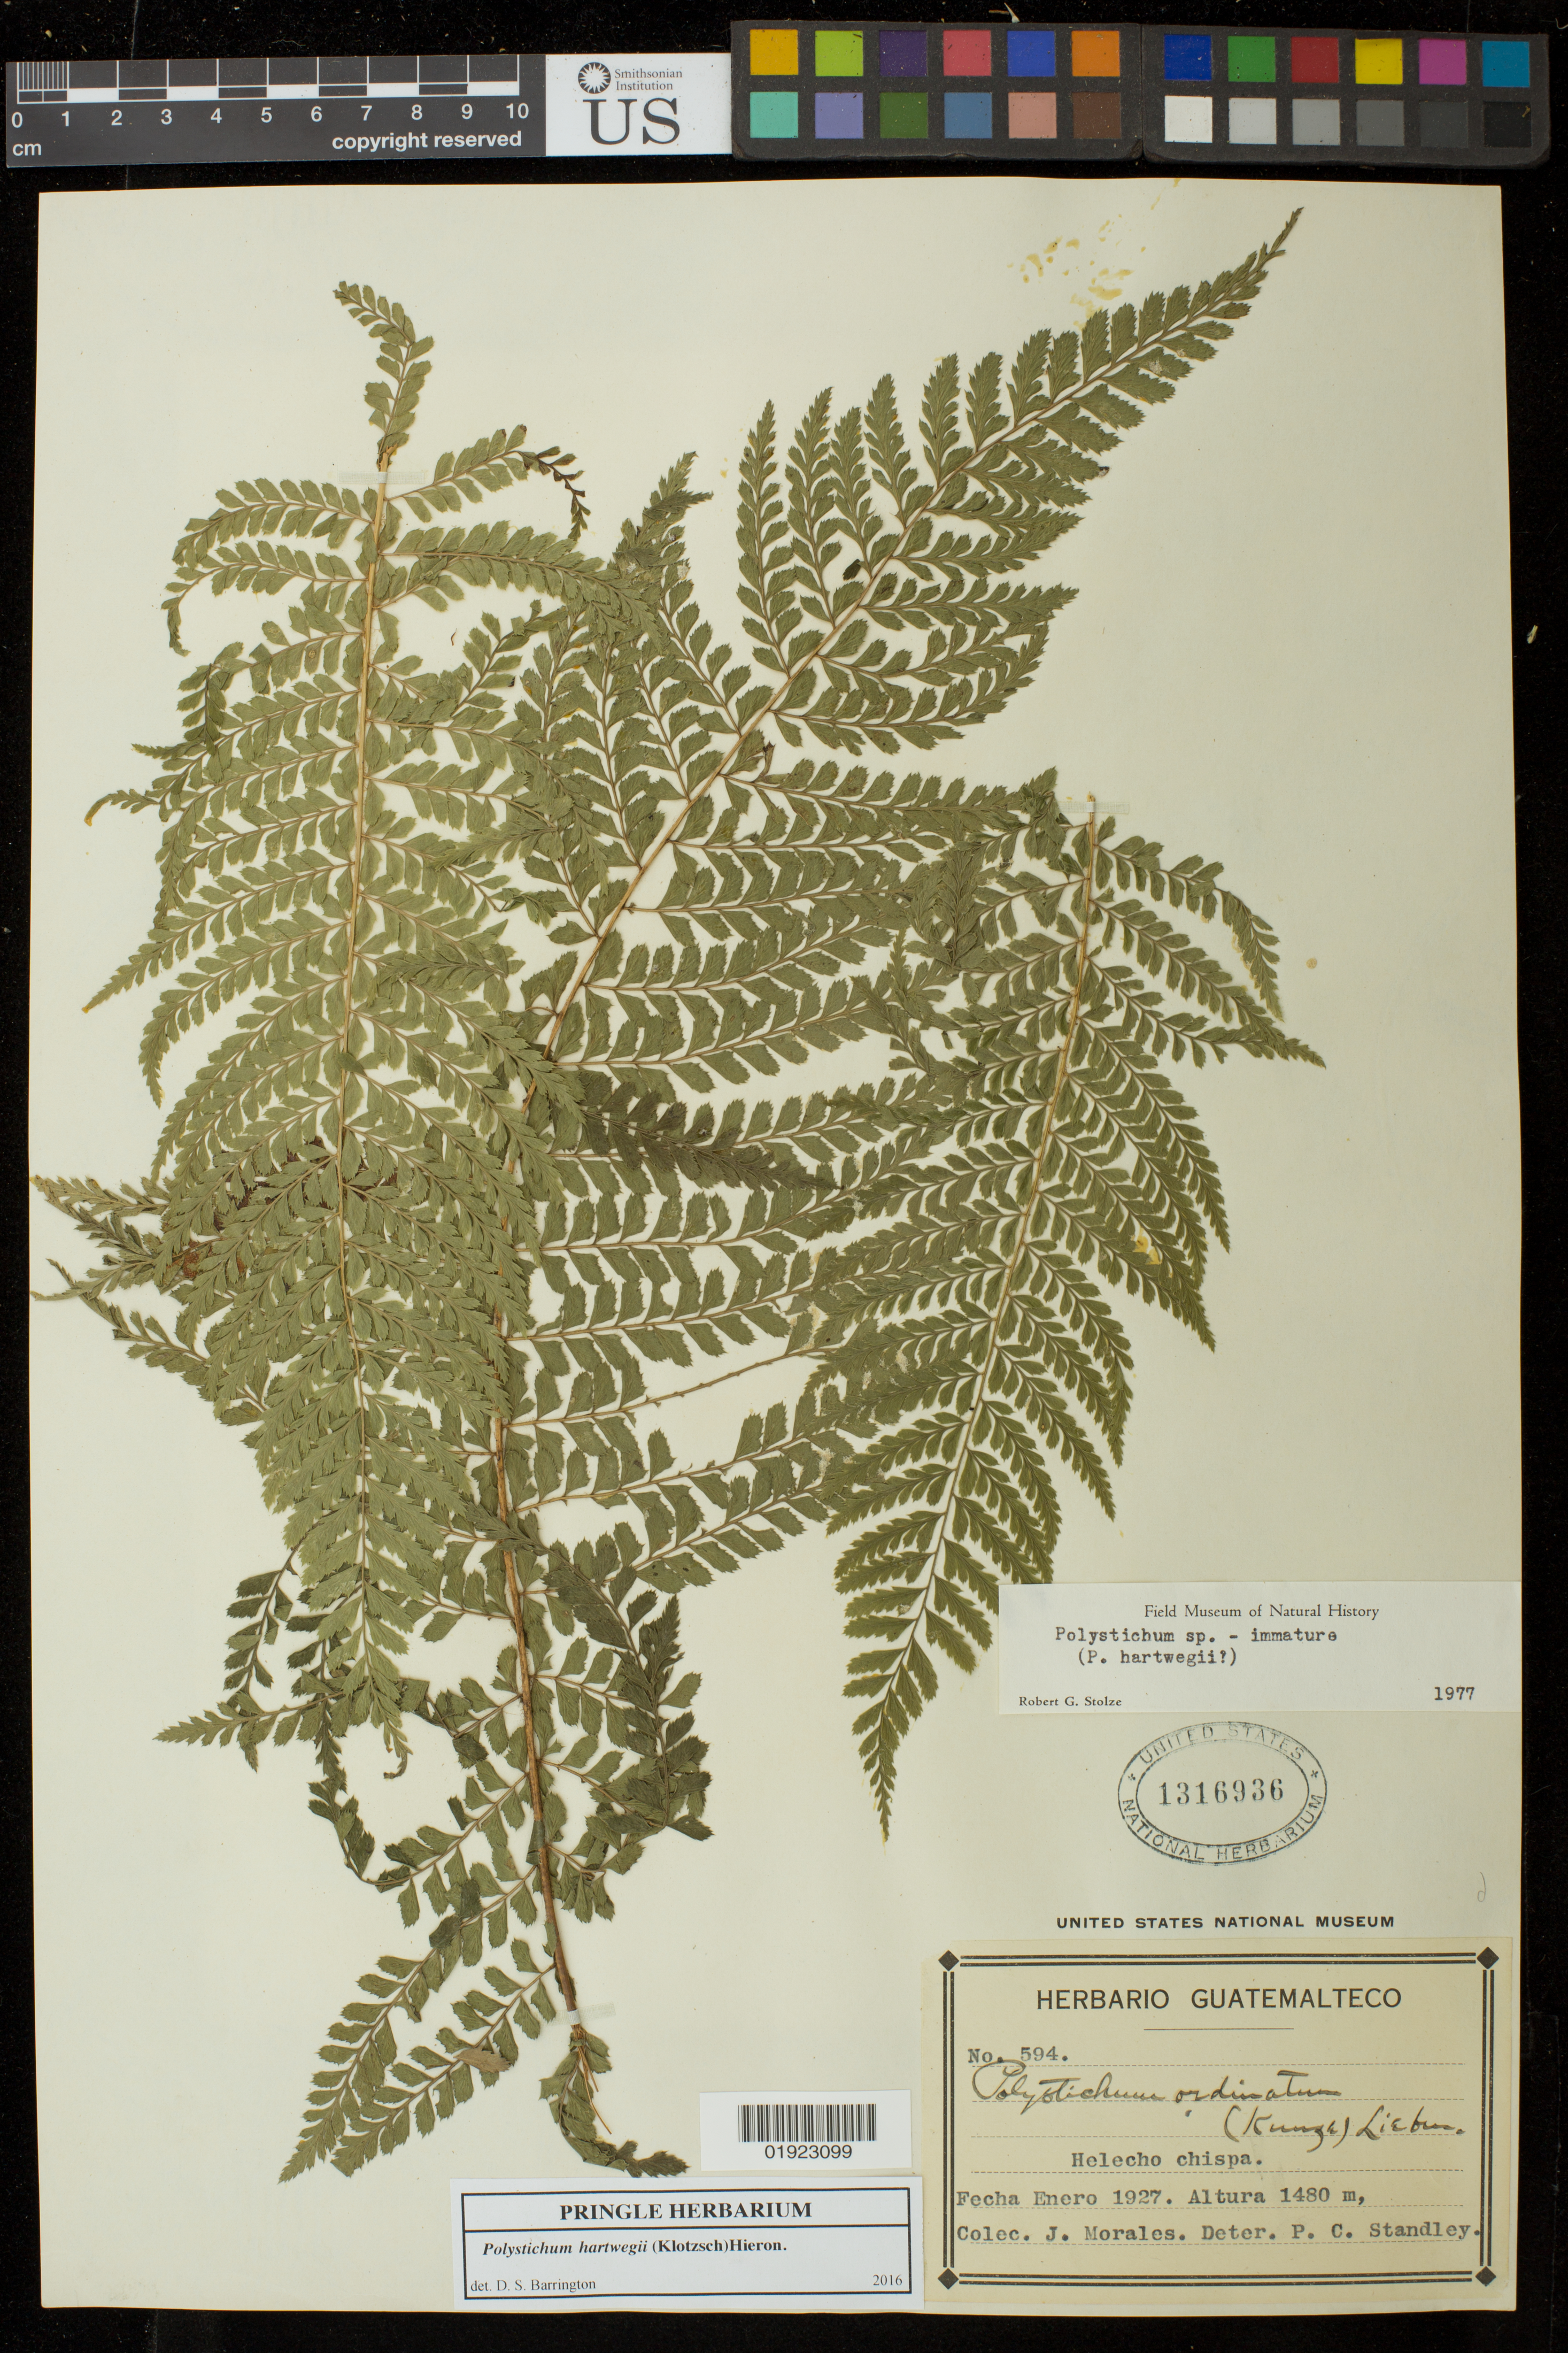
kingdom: Plantae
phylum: Tracheophyta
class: Polypodiopsida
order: Polypodiales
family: Dryopteridaceae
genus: Polystichum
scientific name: Polystichum hartwegii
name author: (Klotzsch) Hieron.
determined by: Barrington, D. S., Curator (VT), University of Vermont (UNITED STATES)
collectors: J. Morales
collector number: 594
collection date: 1927-01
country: Guatemala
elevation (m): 1480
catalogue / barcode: US 1316936